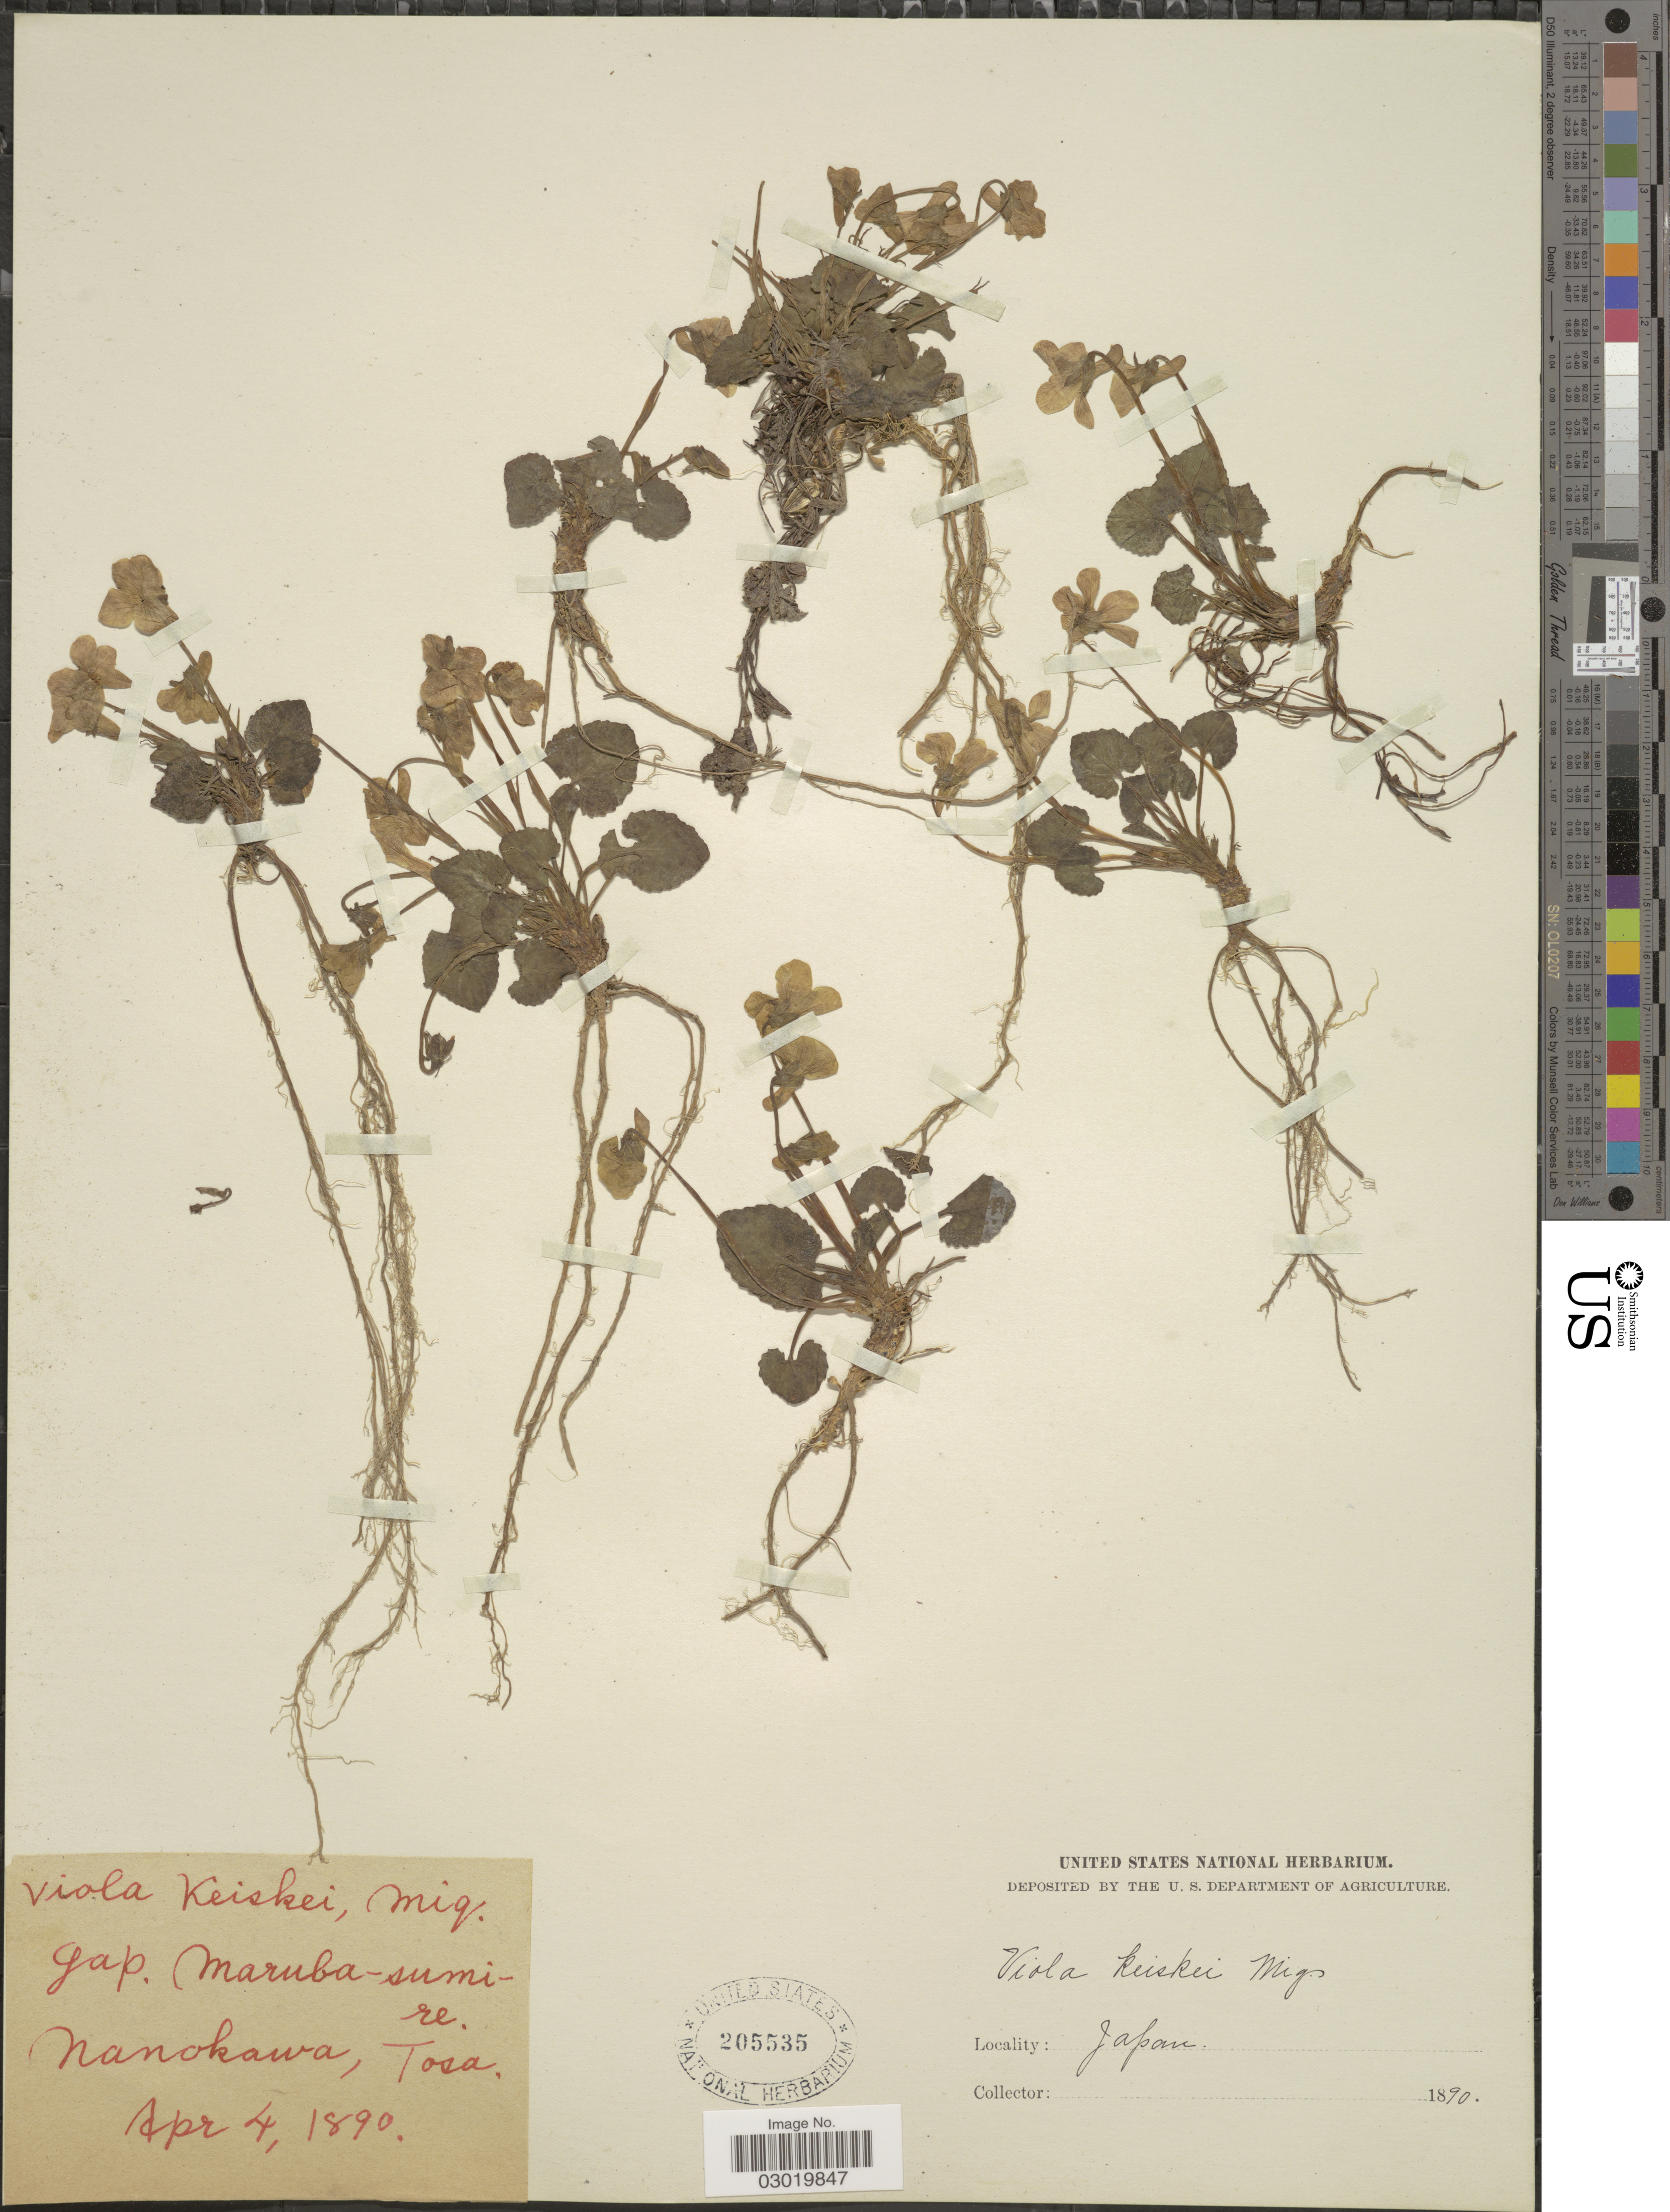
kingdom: Plantae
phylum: Tracheophyta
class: Magnoliopsida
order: Malpighiales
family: Violaceae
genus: Viola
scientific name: Viola keiskei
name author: Miq.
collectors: U.S. National Herbarium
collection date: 1890-04-04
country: Japan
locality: Nanokawa, Tosa.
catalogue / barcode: US 205535